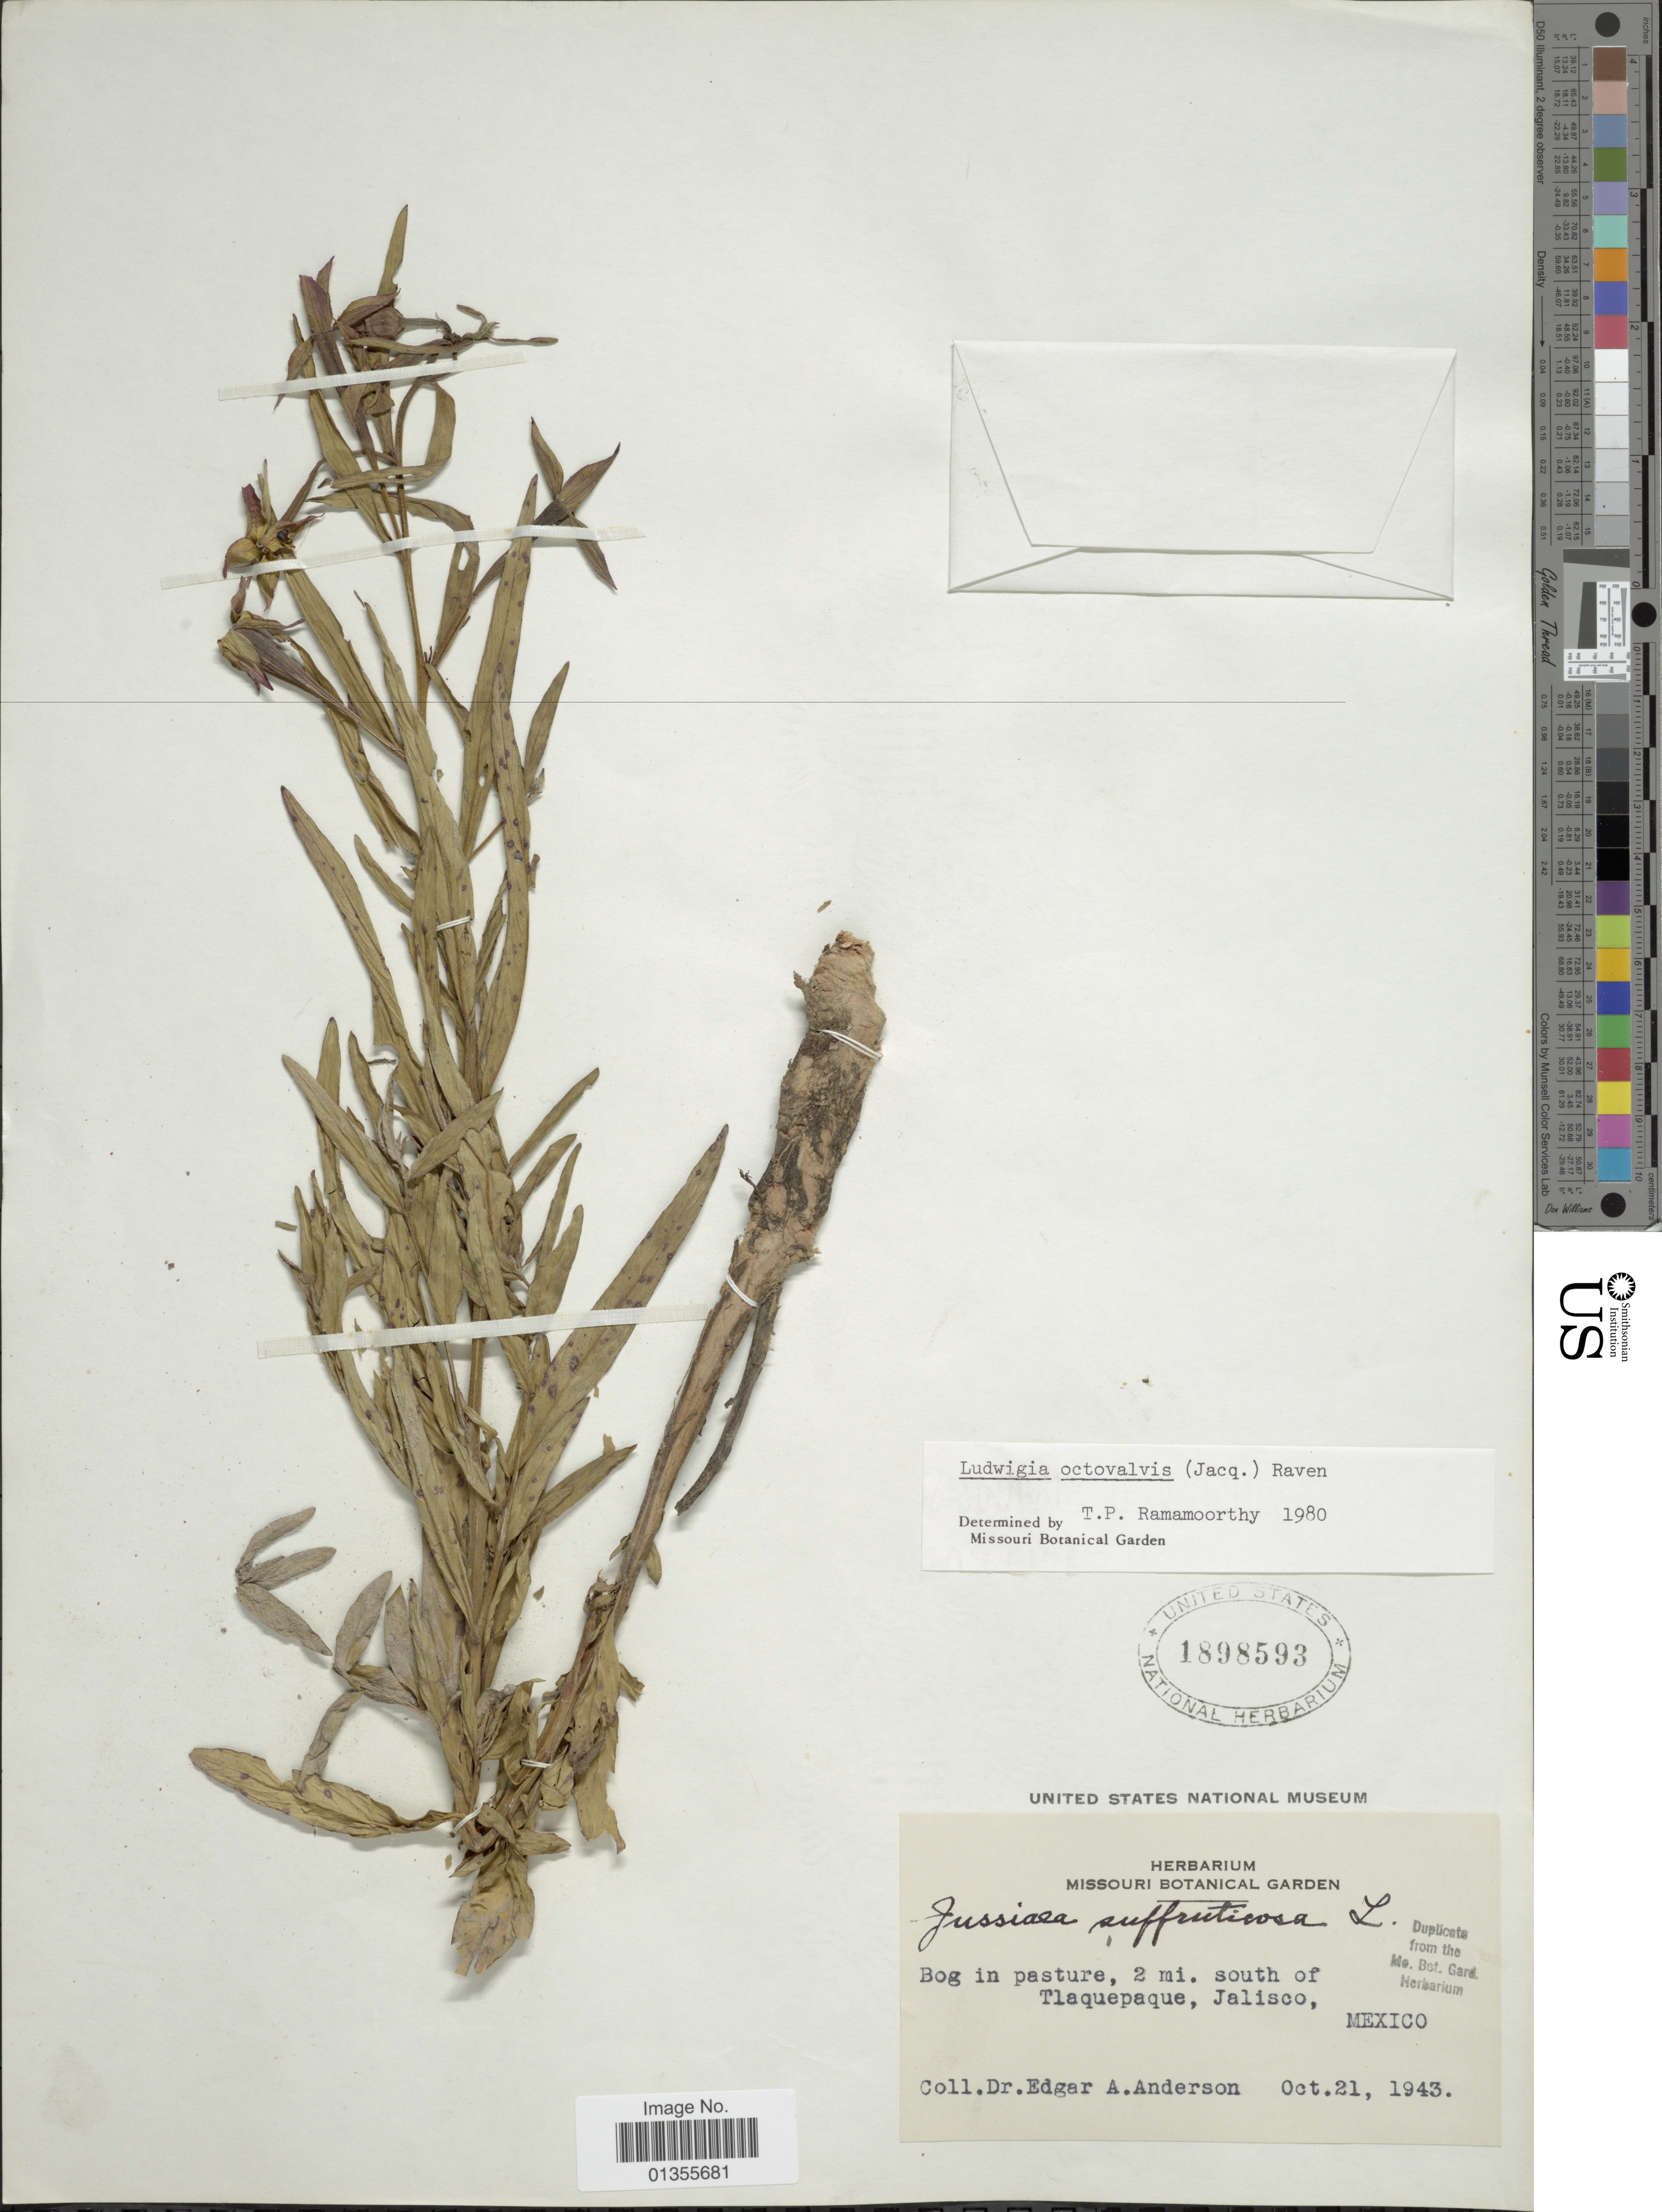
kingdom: Plantae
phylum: Tracheophyta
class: Magnoliopsida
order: Myrtales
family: Onagraceae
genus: Ludwigia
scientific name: Ludwigia octovalvis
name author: (Jacq.) P.H. Raven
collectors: E. A. Anderson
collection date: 1943-10-21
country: Mexico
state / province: Jalisco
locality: Bog in pasture, 2 mi. south of Tlaquepaque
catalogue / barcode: US 1898593